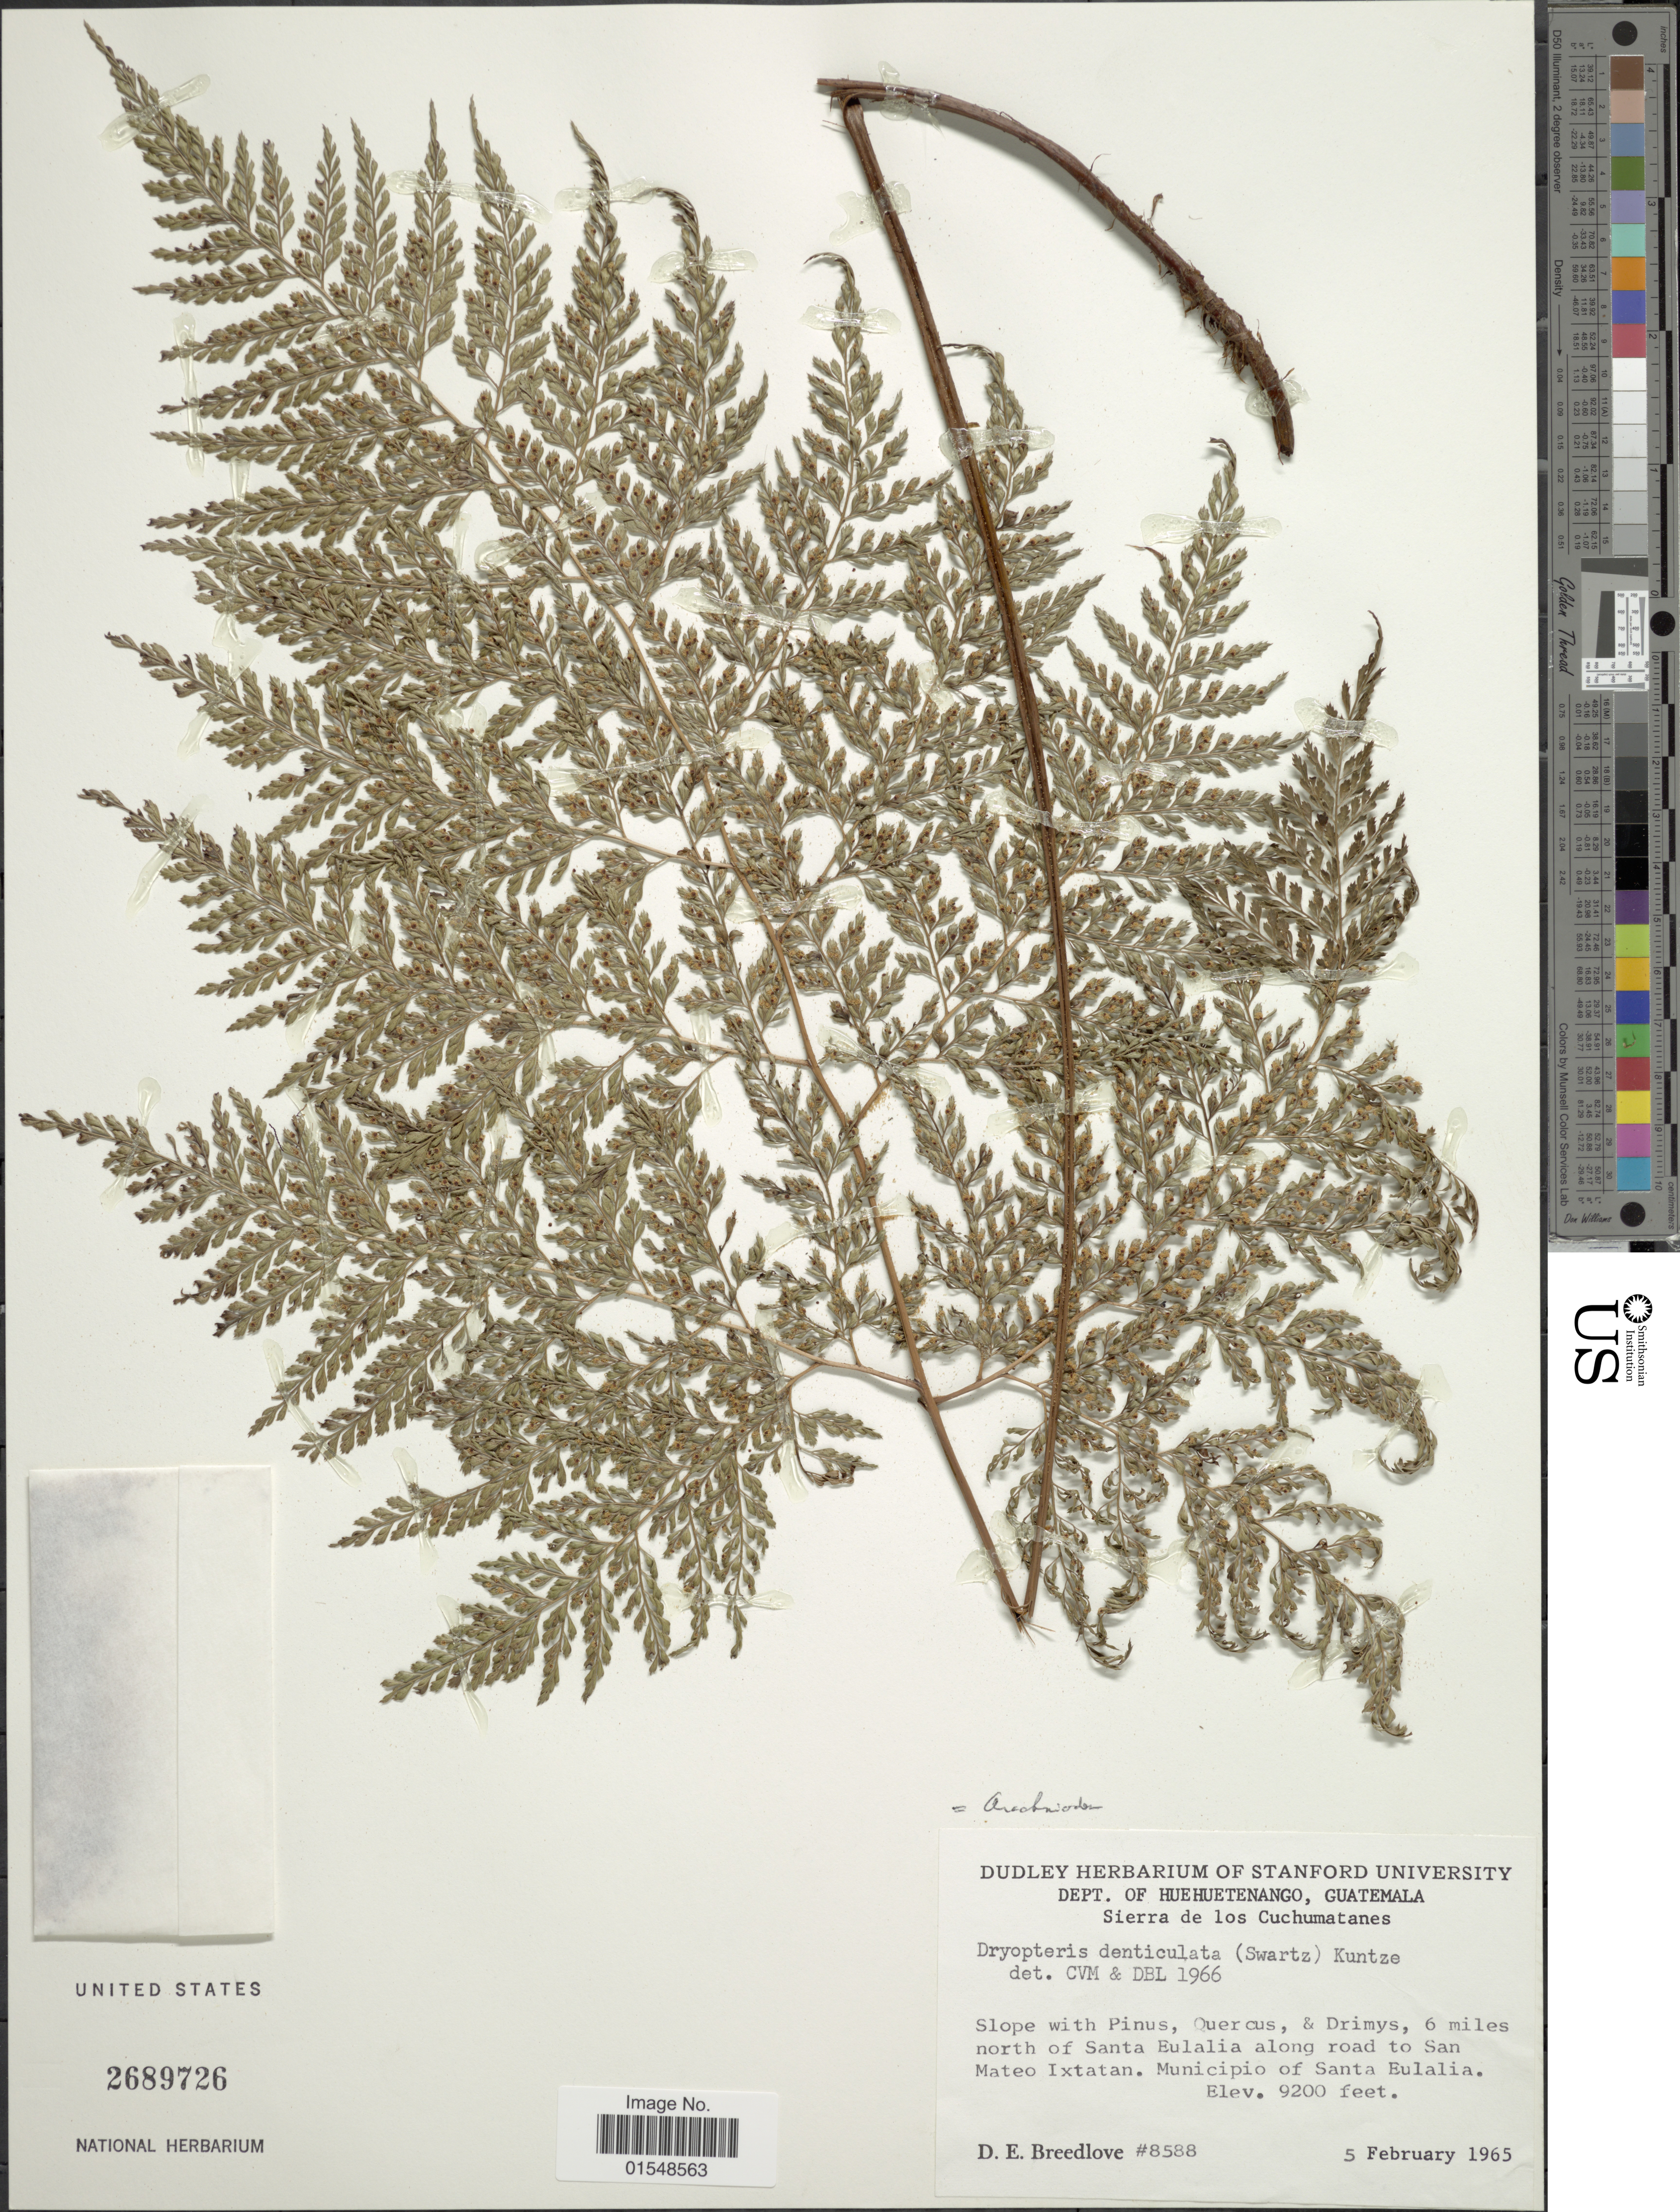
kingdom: Plantae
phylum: Tracheophyta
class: Polypodiopsida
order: Polypodiales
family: Dryopteridaceae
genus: Arachniodes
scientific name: Arachniodes denticulata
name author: (Sw.) Ching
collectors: D. E. Breedlove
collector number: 8588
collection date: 1965-02-05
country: Guatemala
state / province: Huehuetenango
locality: Sierra de los Cuchumatanes, slope with Pinus, Quercus, & Drimys, 6 miles north of Santa Eulalia along road to San Mateo Ixtatan, Municipio de Santa Eulalia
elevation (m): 2804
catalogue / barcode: US 2689726